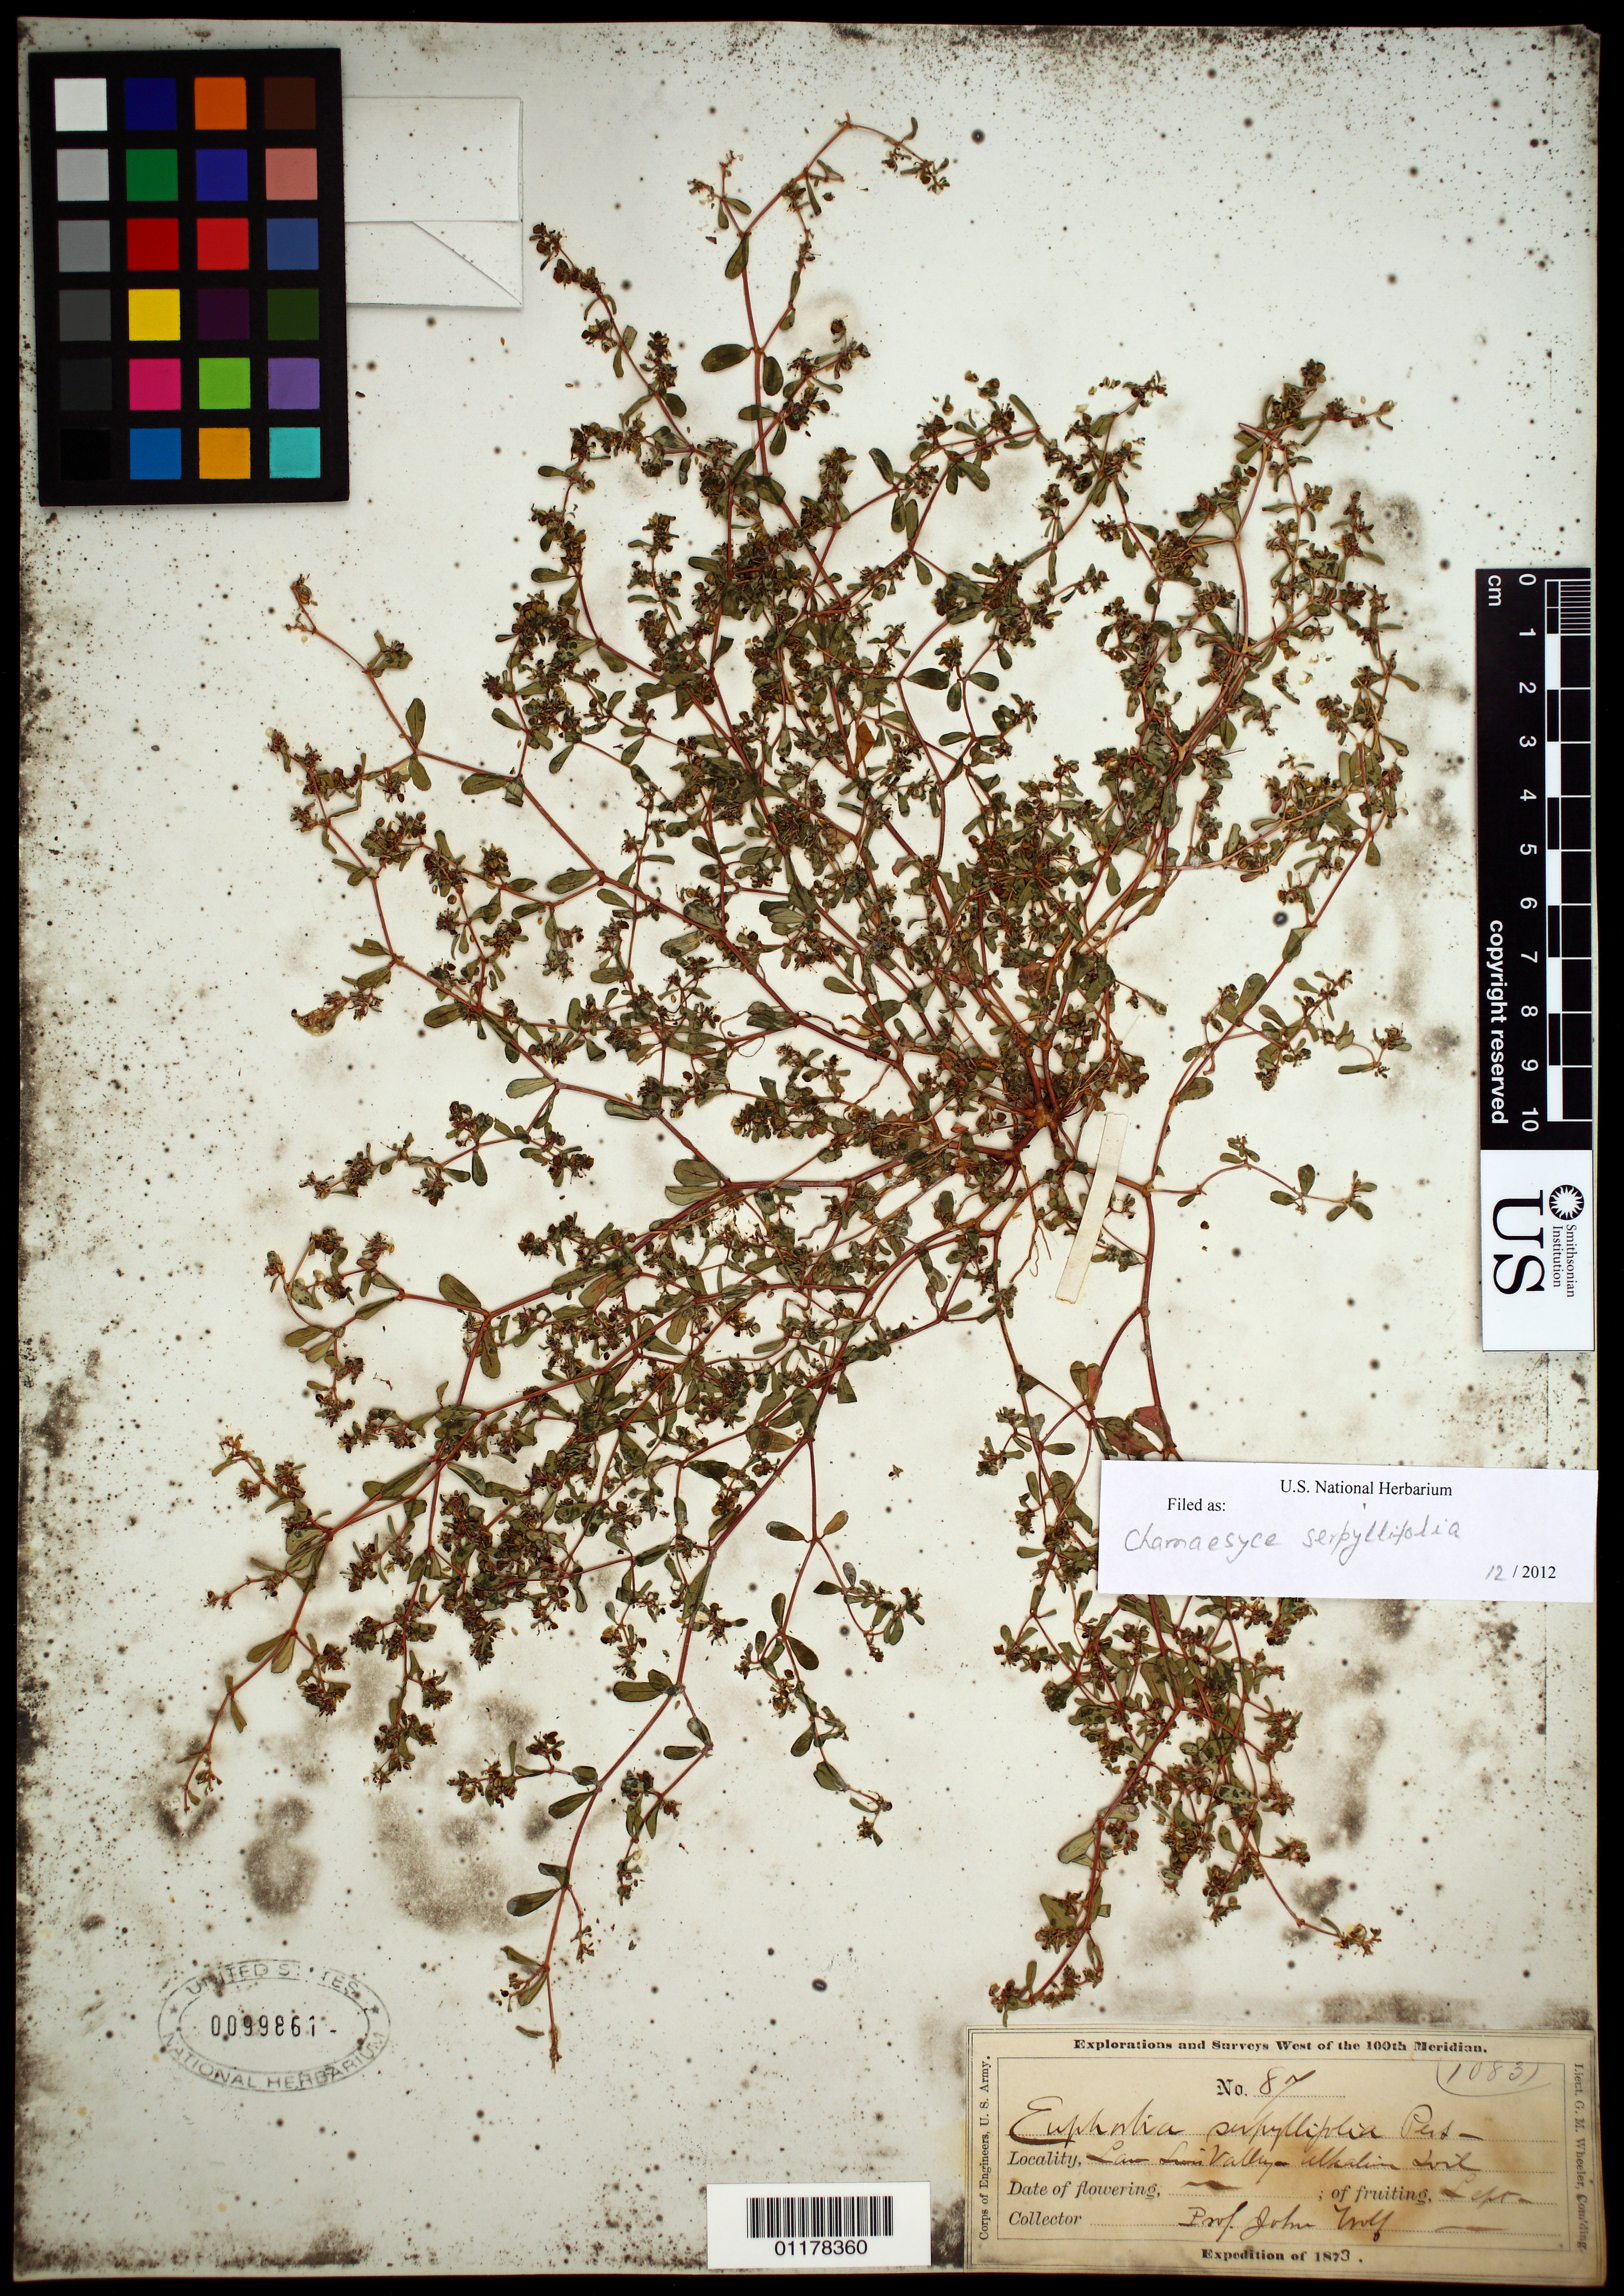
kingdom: Plantae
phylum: Tracheophyta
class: Magnoliopsida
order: Malpighiales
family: Euphorbiaceae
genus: Euphorbia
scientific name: Euphorbia serpillifolia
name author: Pers.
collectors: J. Wolf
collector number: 87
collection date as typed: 1873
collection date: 1873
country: United States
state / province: Colorado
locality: Saguache,San Luis Valley.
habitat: Alkaline soil.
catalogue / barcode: US 99861